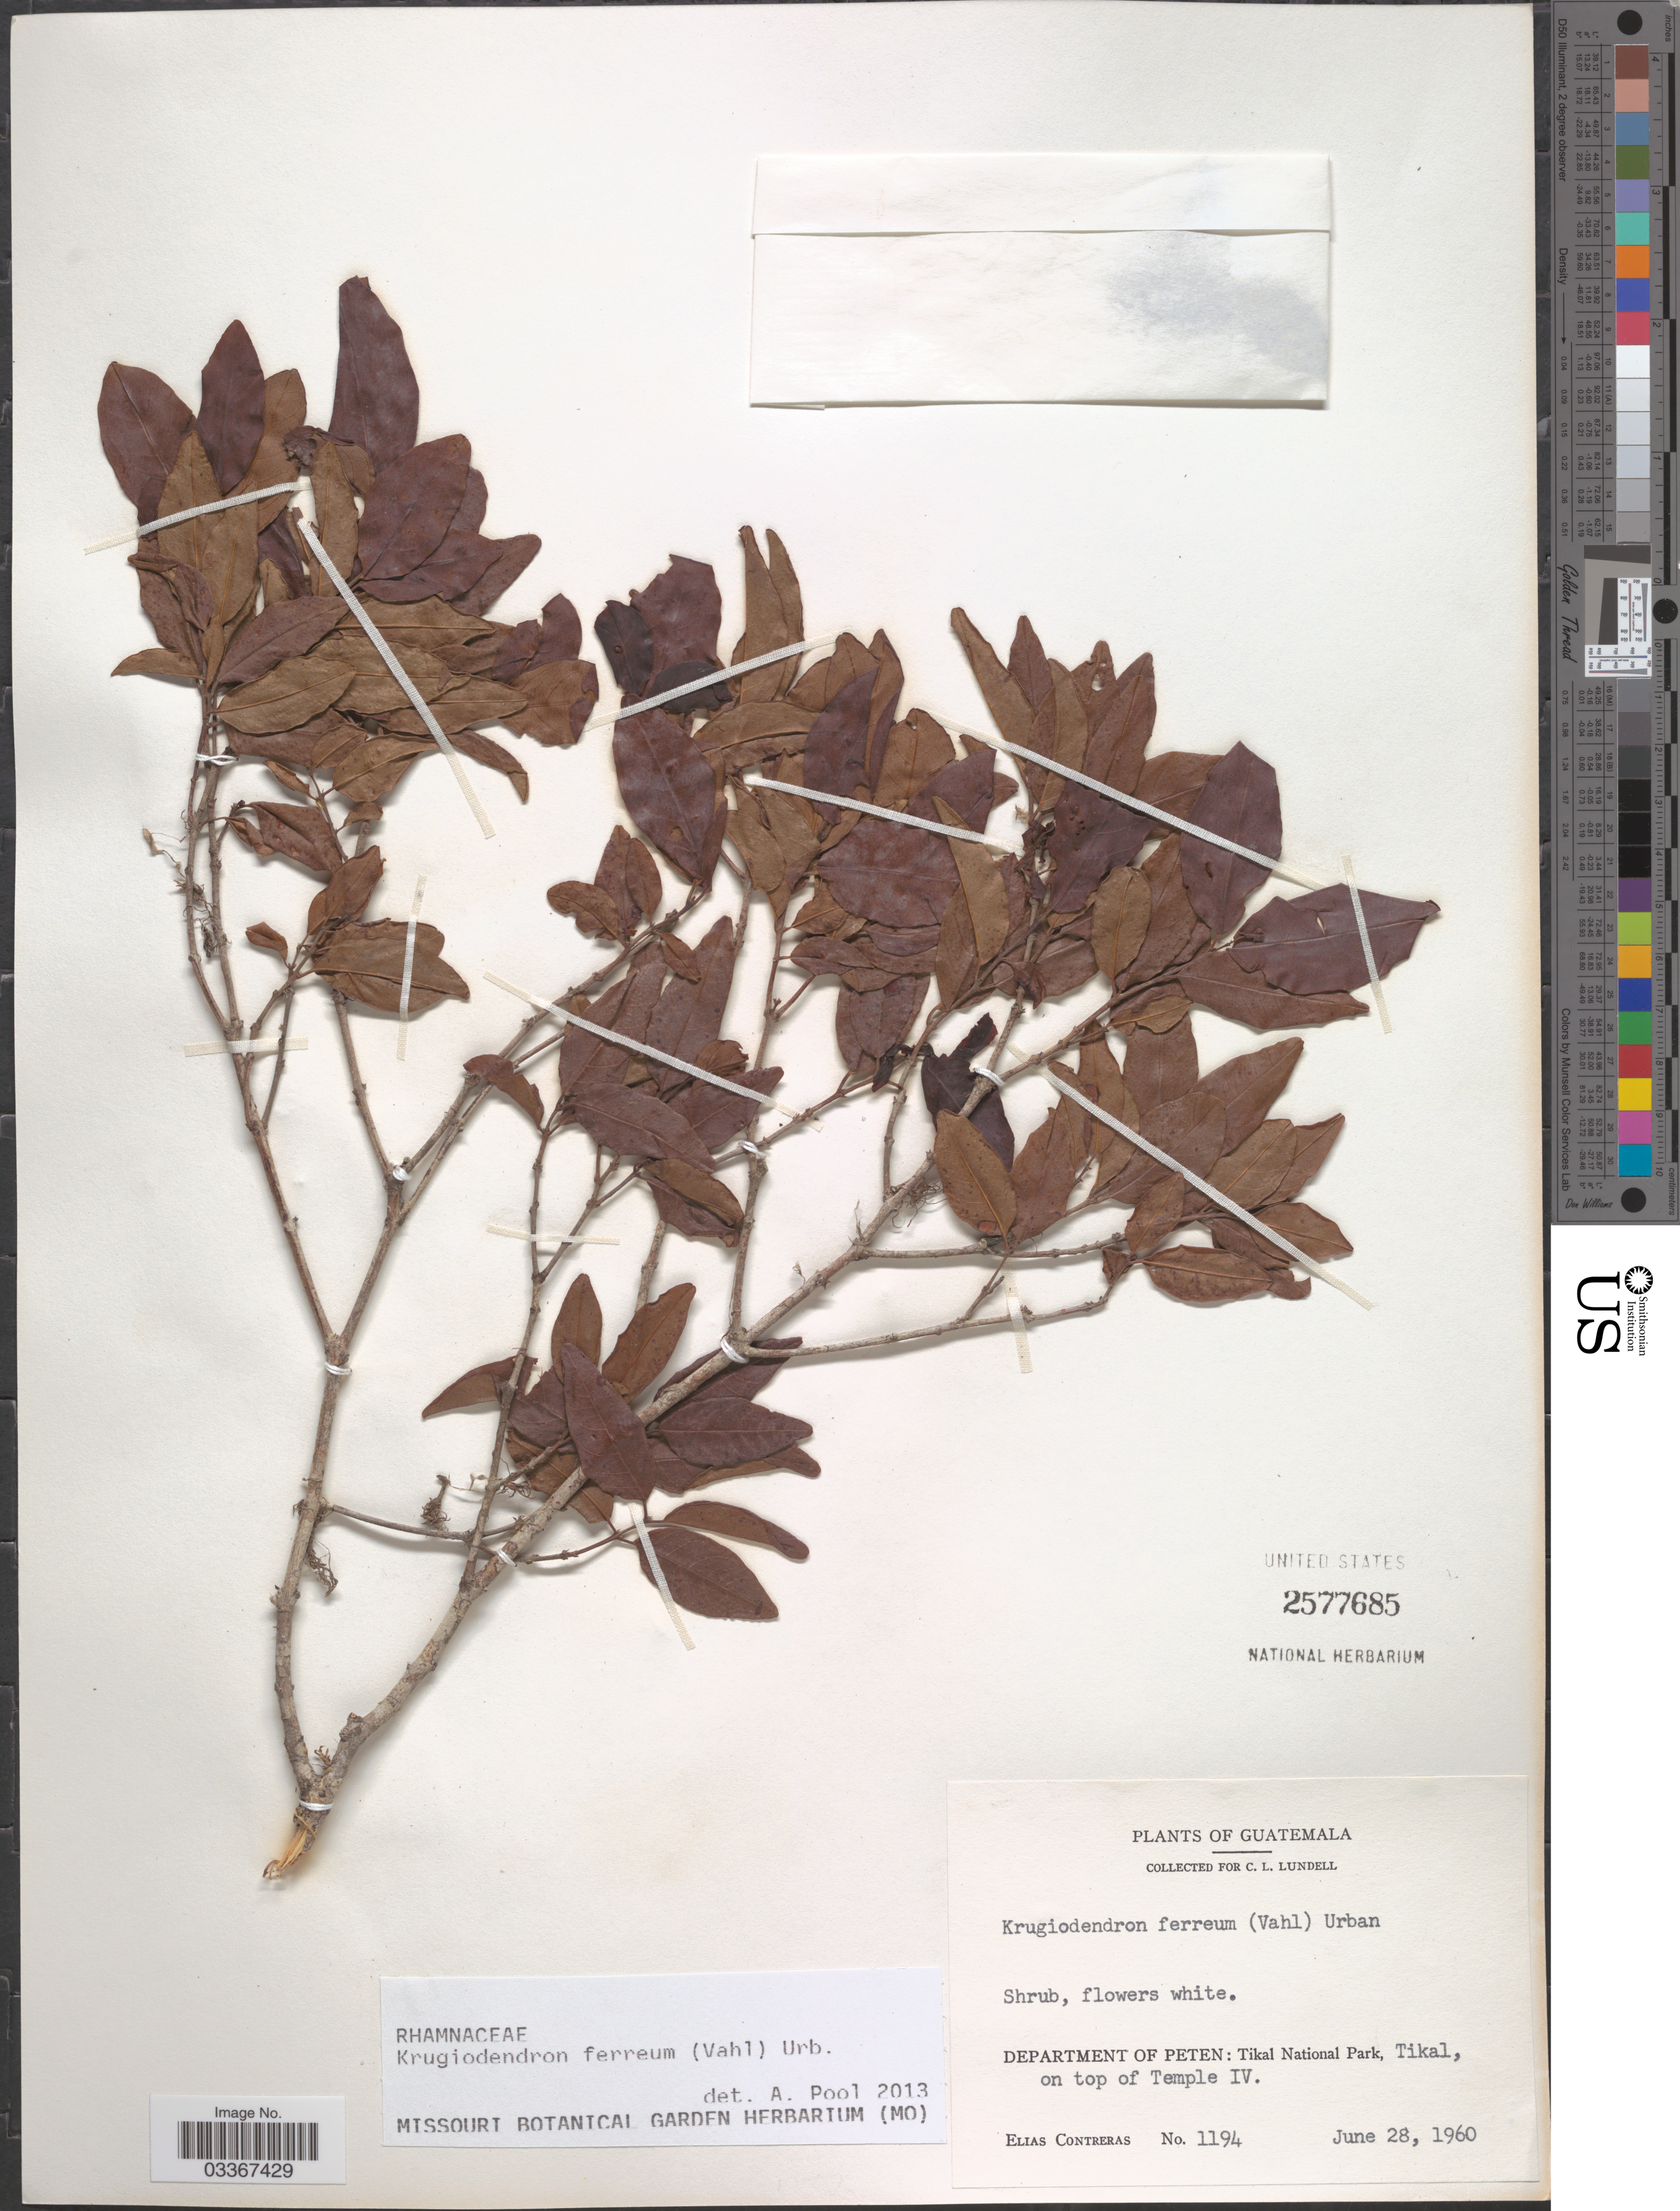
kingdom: Plantae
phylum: Tracheophyta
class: Magnoliopsida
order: Rosales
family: Rhamnaceae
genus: Krugiodendron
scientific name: Krugiodendron ferreum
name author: (Vahl) Urb.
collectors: E. Contreras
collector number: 1194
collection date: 1960-06-28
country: Guatemala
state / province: El Petén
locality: Department of Peten: Tikal Nationl Park, Tikal, on top of Temple IV.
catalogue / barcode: US 2577685